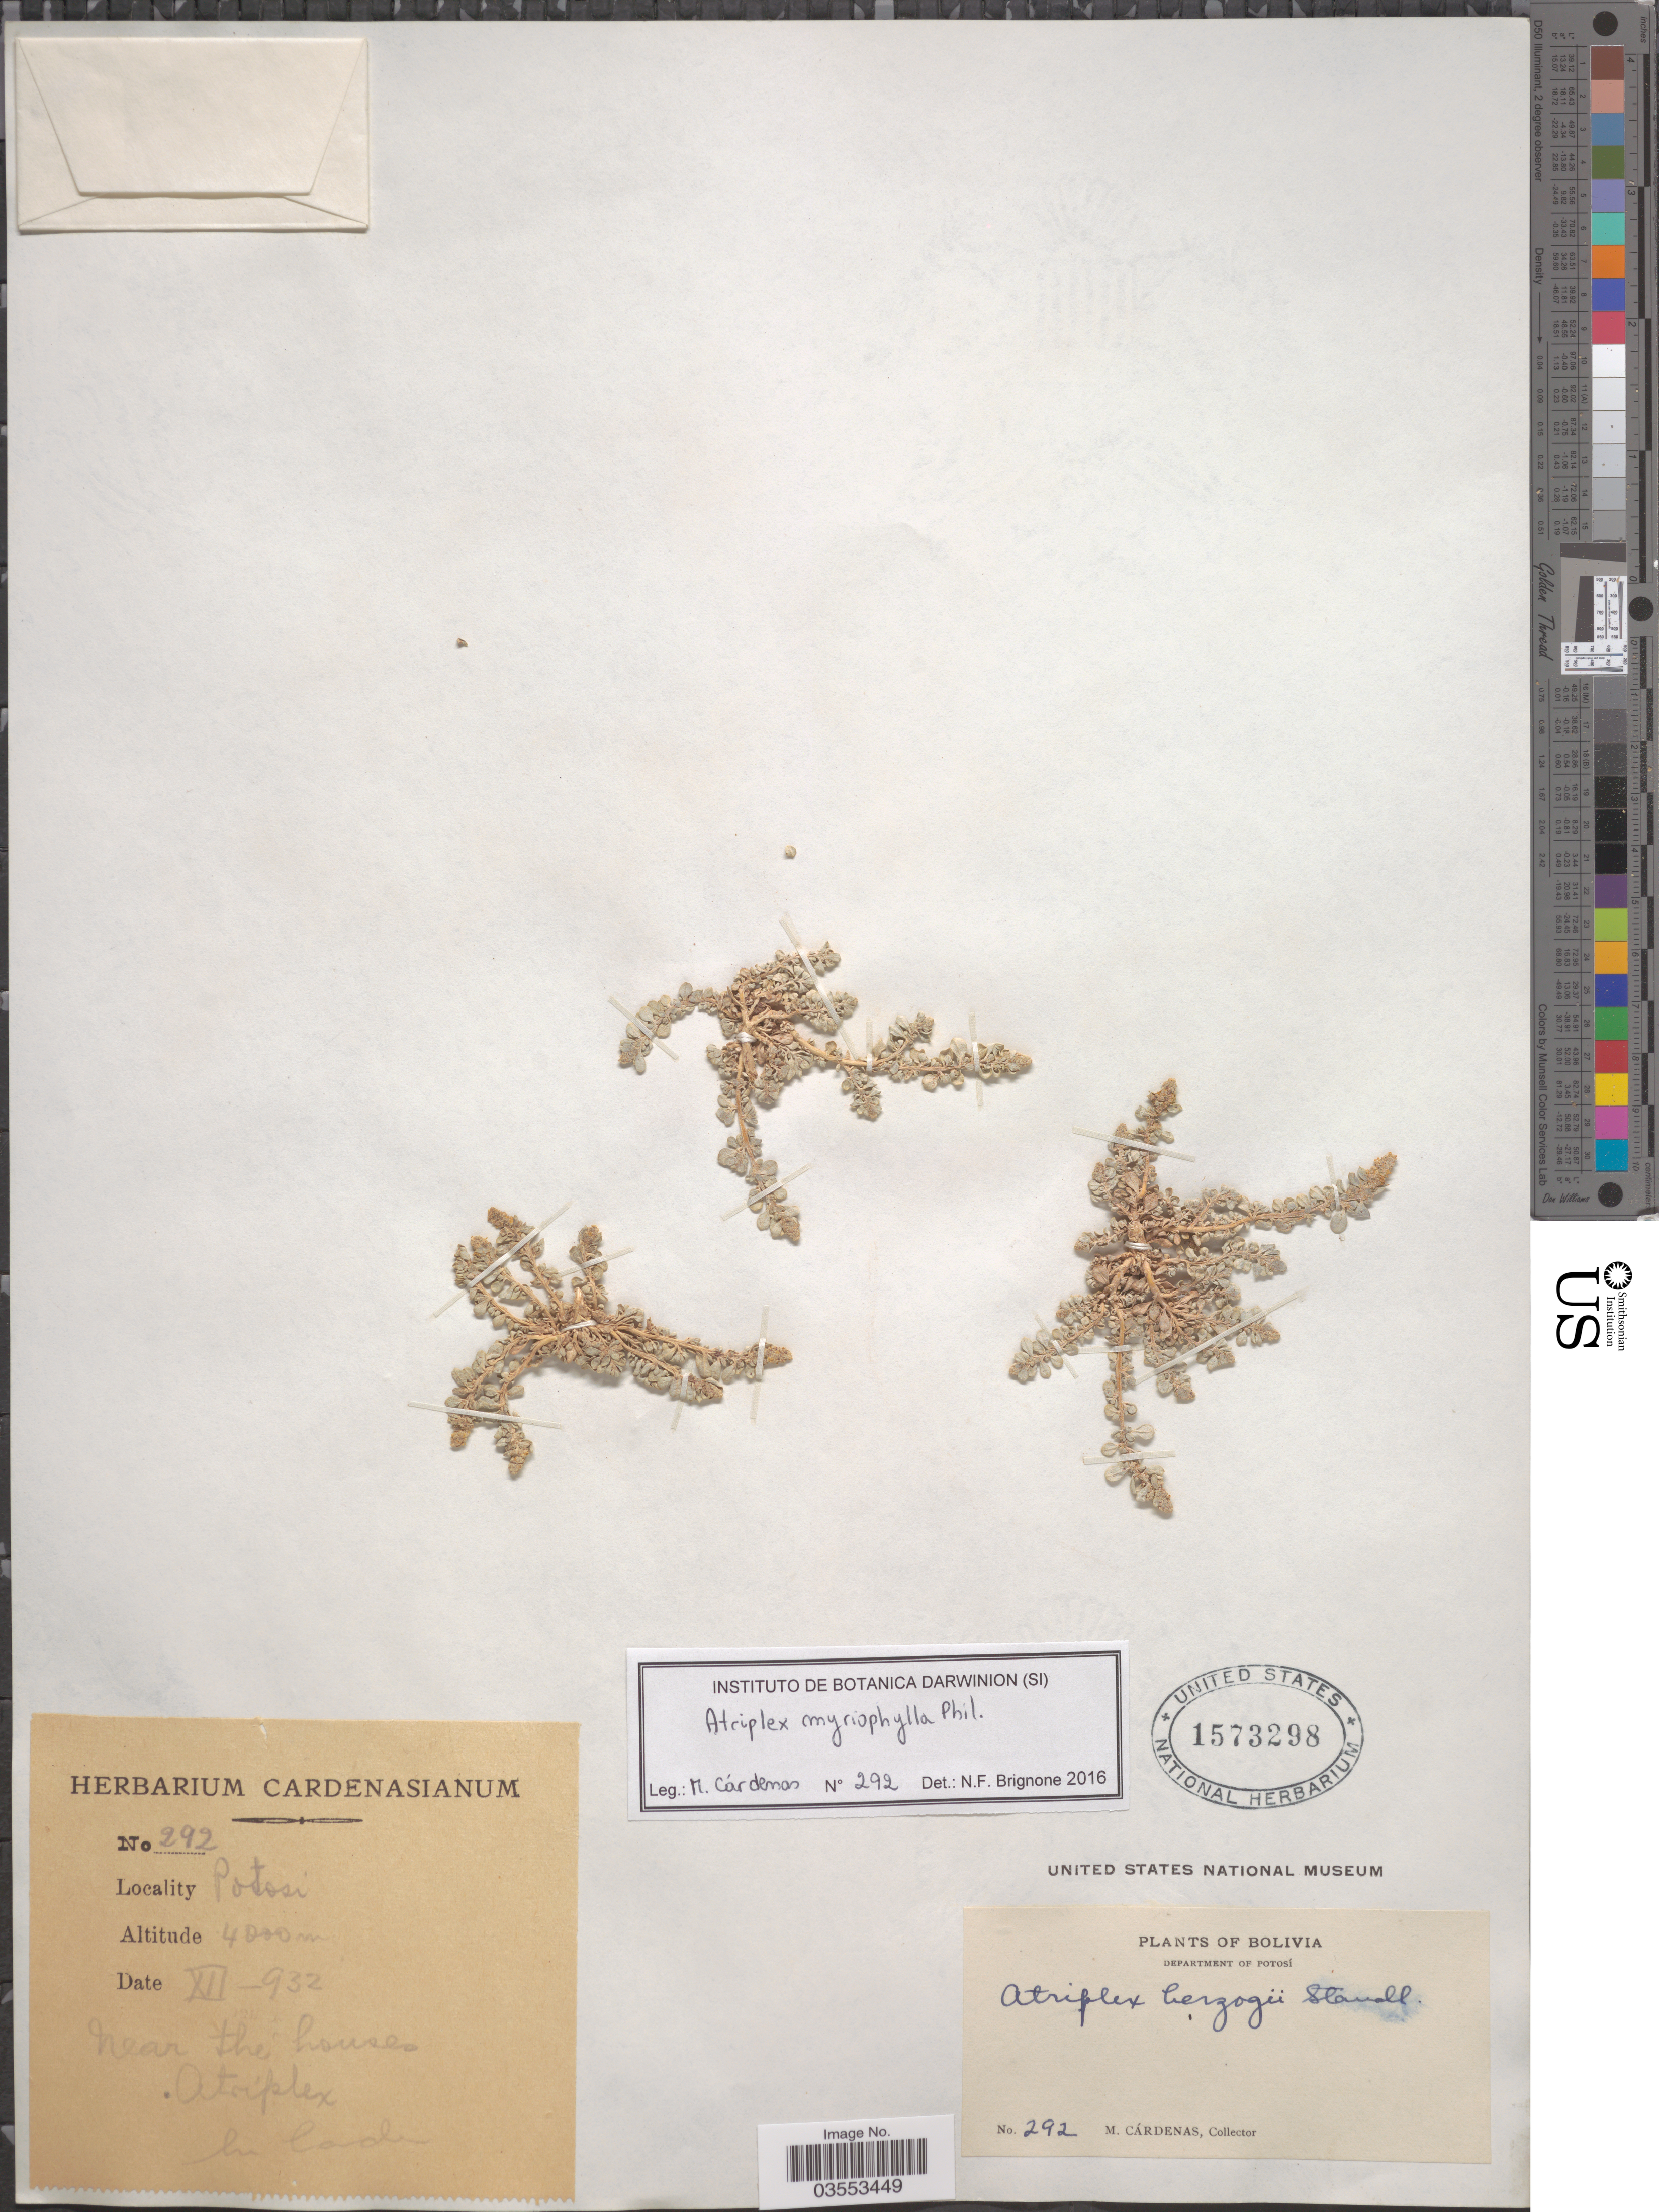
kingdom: Plantae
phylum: Tracheophyta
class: Magnoliopsida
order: Caryophyllales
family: Amaranthaceae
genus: Atriplex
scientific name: Atriplex herzogii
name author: Standl.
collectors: M. Cárdenas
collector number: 292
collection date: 1932-12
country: Bolivia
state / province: Potosi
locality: Potosi. Department of Potosi.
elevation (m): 4000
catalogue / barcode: US 1573298